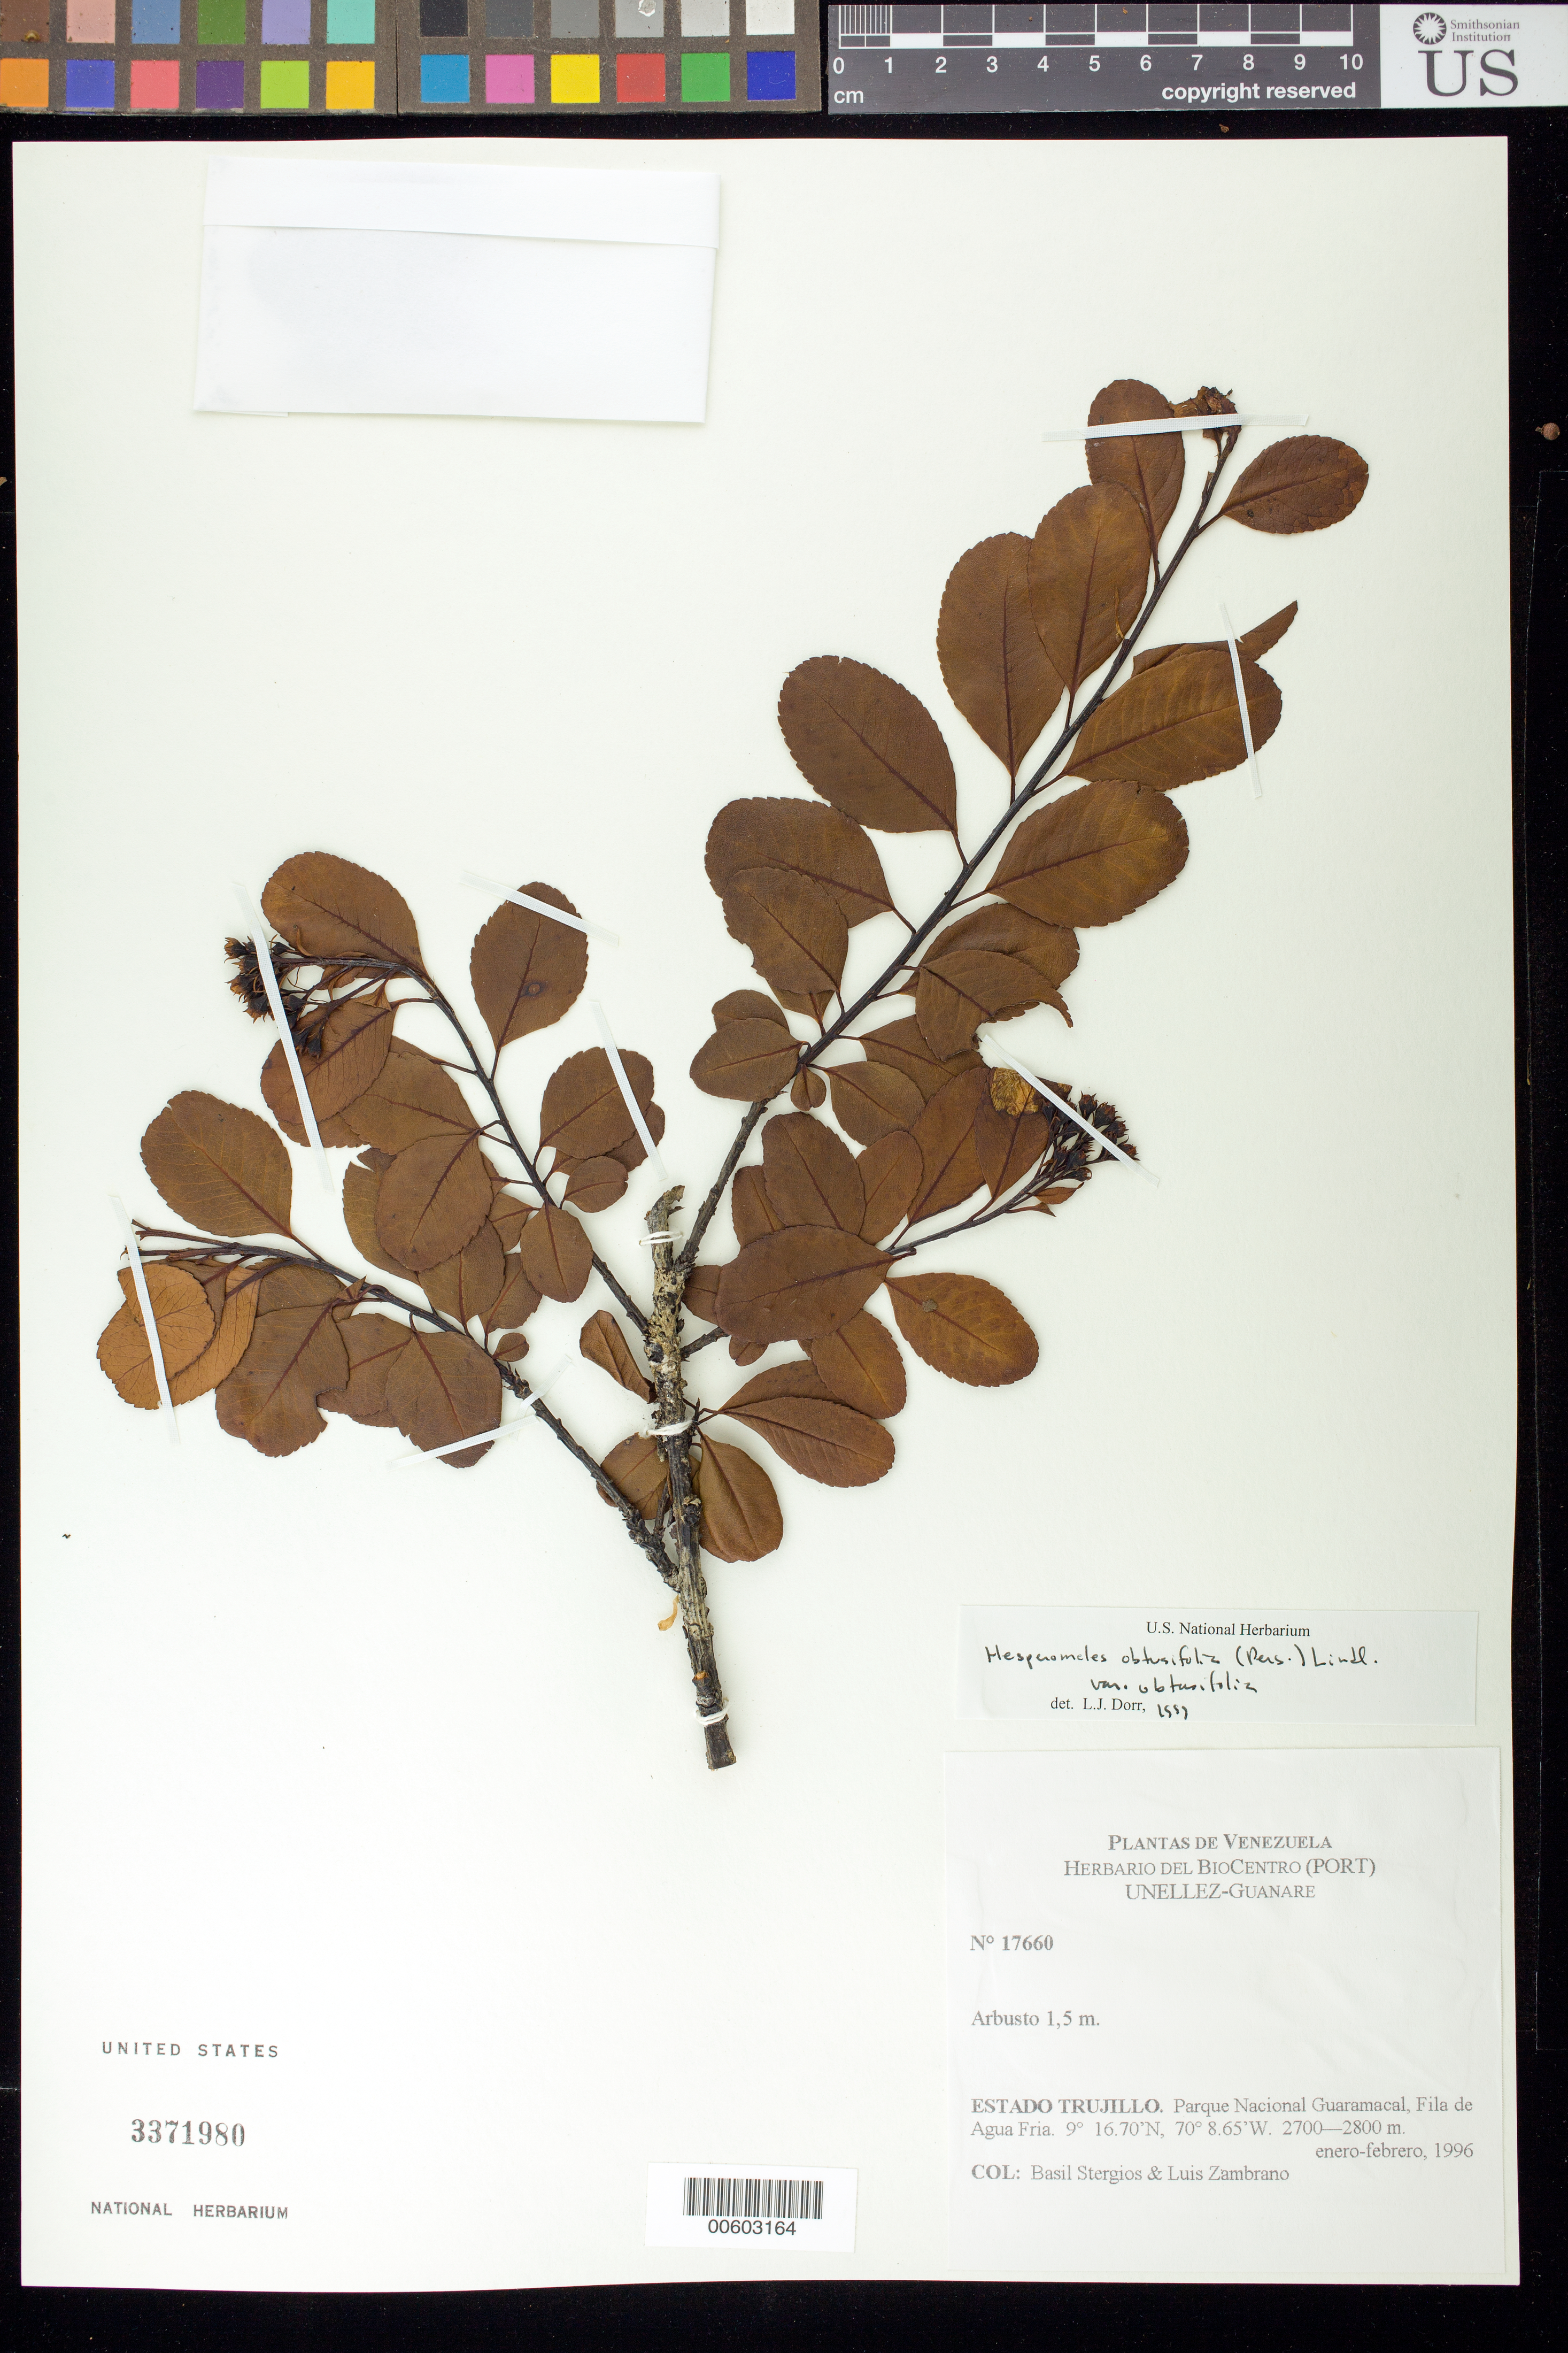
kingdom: Plantae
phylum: Tracheophyta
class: Magnoliopsida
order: Rosales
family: Rosaceae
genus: Hesperomeles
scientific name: Hesperomeles obtusifolia var. obtusifolia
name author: (Pers.) Lindl.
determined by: Dorr, L. J., (BOT), Smithsonian Institution - National Museum of Natural History (UNITED STATES)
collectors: B. G. Stergios & L. Zambrano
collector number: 17660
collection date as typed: Jan 1996 to -- Feb 1996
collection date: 1996-01/1996-02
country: Venezuela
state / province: Trujillo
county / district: Boconó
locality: Parque Nacional Guaramacal, Fila de Agua Fria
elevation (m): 2700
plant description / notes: PORT, US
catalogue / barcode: US 3371980